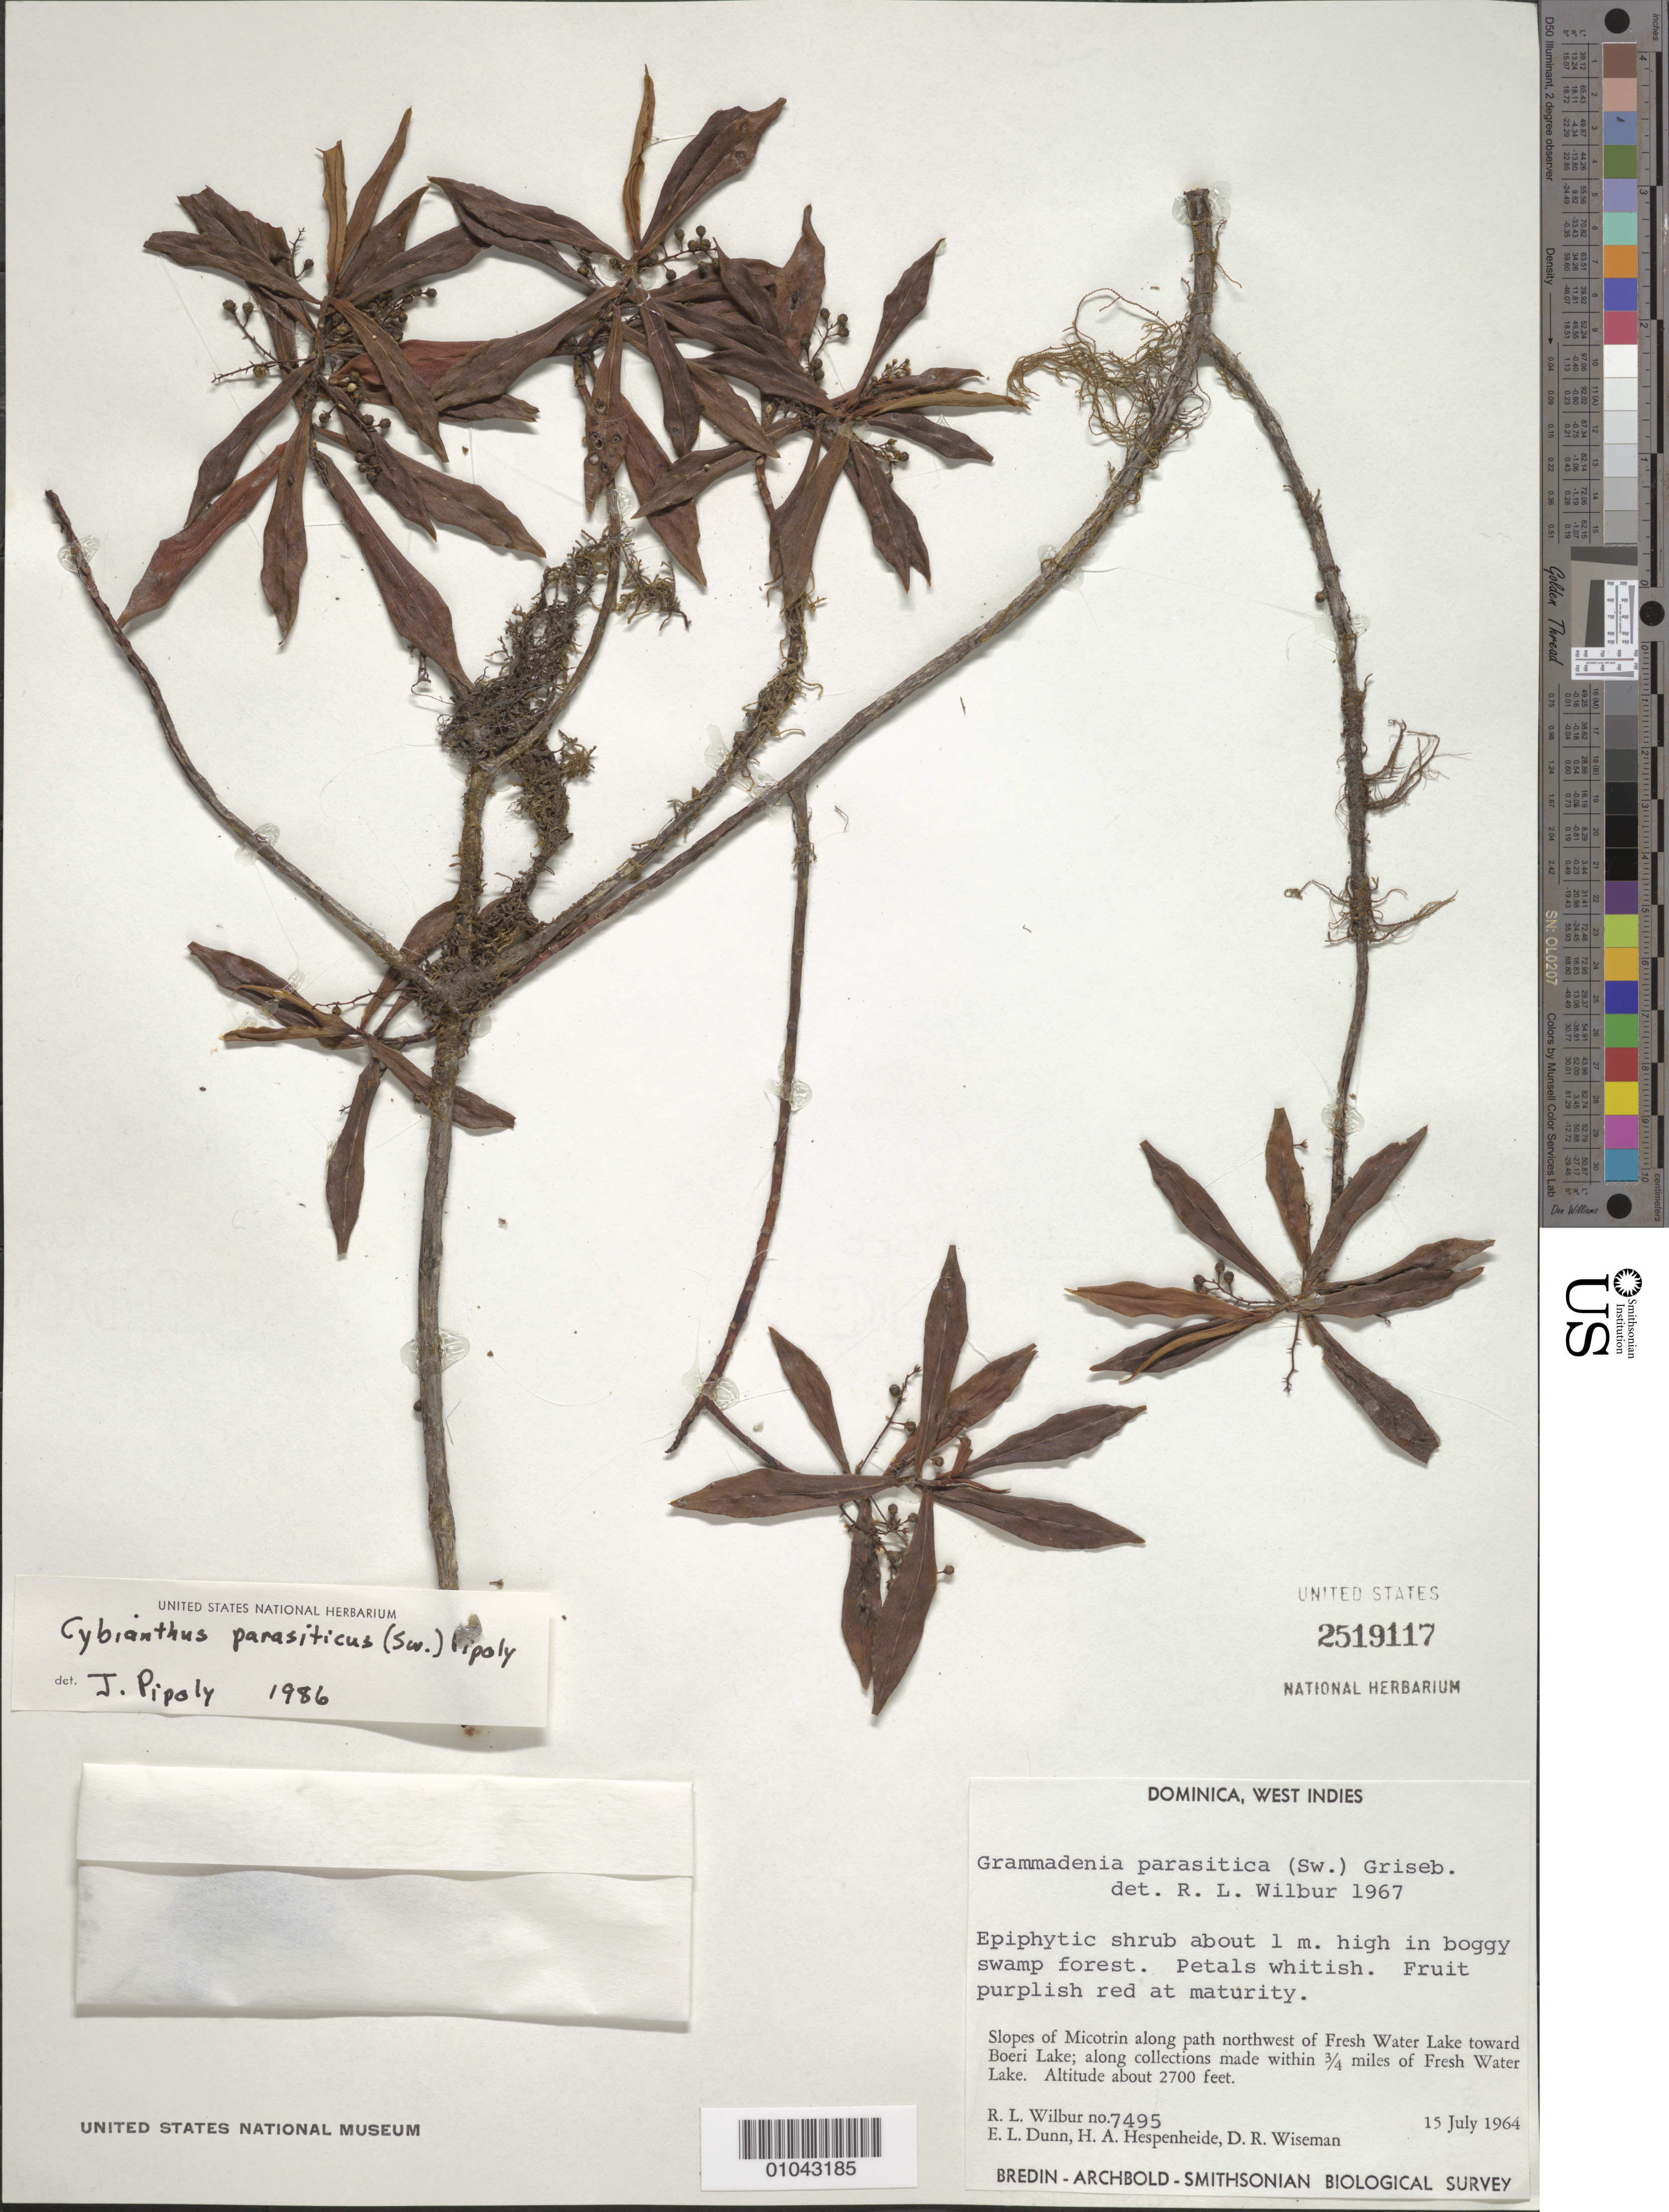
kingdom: Plantae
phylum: Tracheophyta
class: Magnoliopsida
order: Ericales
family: Primulaceae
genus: Cybianthus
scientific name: Cybianthus parasiticus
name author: (Sw.) Pipoly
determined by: Pipoly, J. J., III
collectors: R. L. Wilbur, E. Dunn, H. A. Hespenheide & D. R. Wiseman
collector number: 7495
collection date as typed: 15 Jul 1964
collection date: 1964-07-15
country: Dominica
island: Dominica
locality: Slopes of Micotrin along path NW of Fresh Water lake toward Boeri Lake; along collections made within 3/4 miles of Fresh Water Lake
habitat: In boggy swamp forest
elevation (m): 823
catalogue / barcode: US 2519117